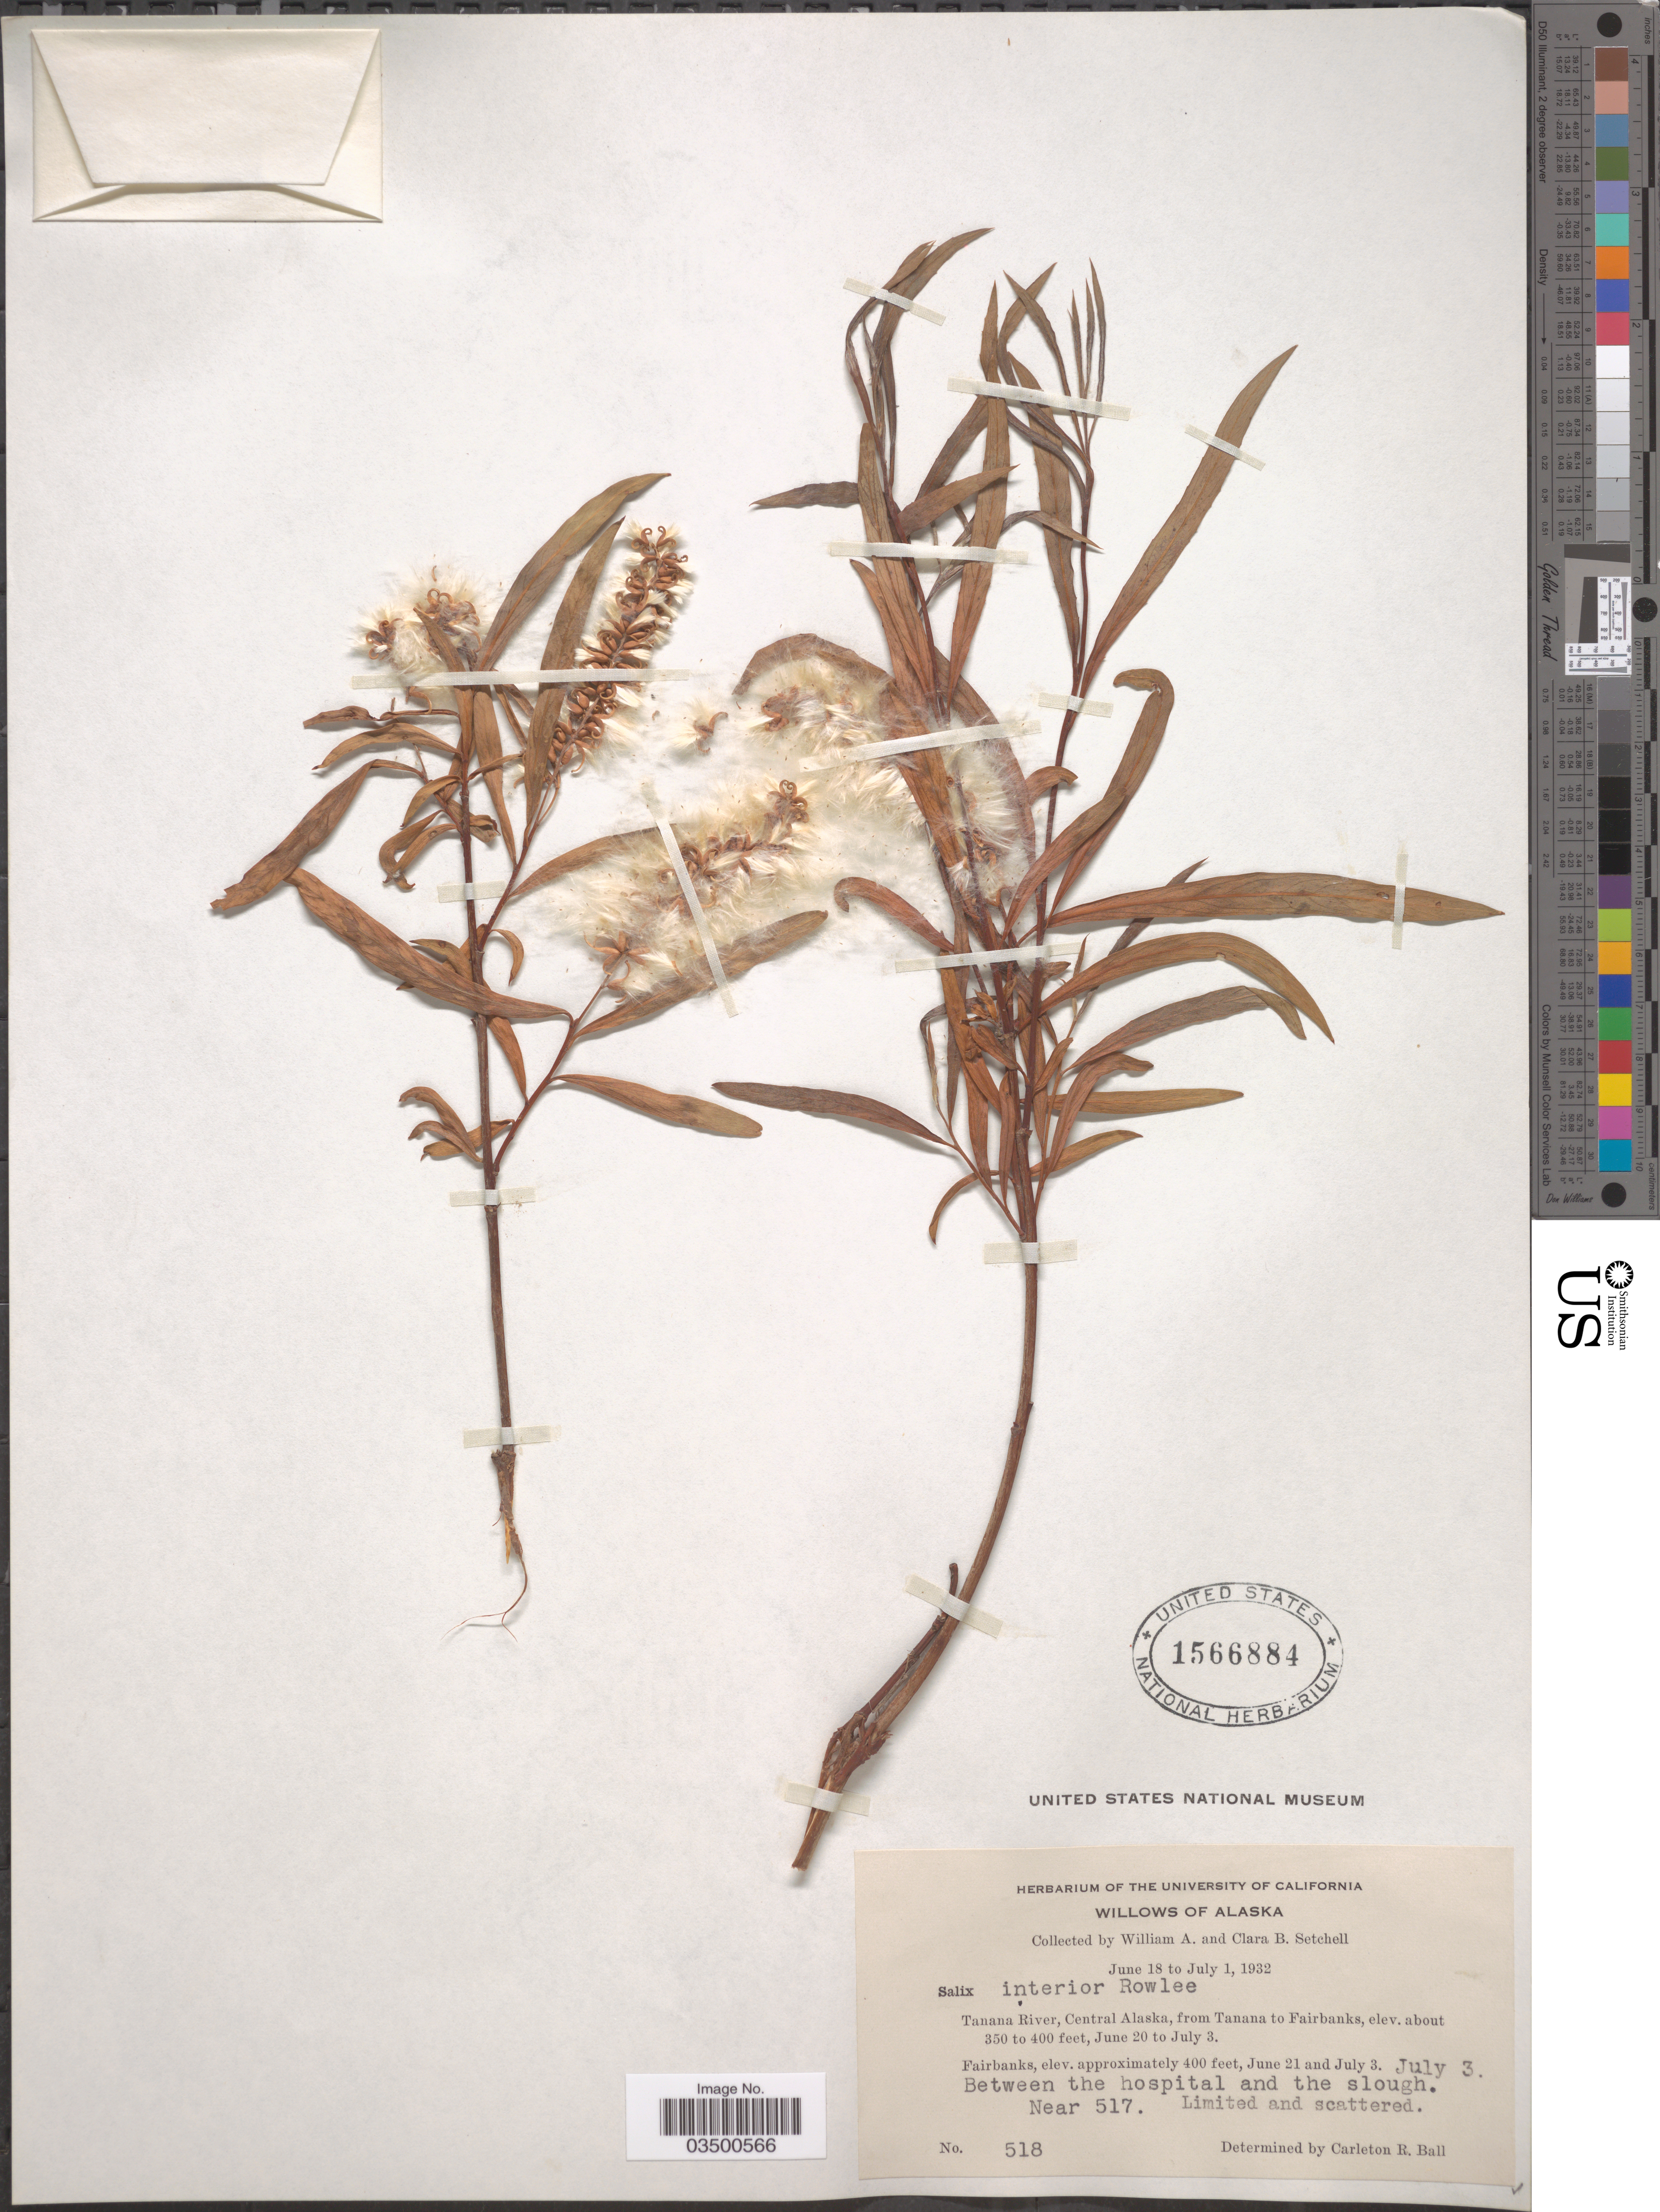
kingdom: Plantae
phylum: Tracheophyta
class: Magnoliopsida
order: Malpighiales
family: Salicaceae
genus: Salix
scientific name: Salix interior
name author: Rowlee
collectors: W. Setchell & C. B. Setchell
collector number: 518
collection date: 1932-07-03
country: United States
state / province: Alaska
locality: Tanana River, Central Alaska, from Tanana to Fairbanks. Fairbanks. Between the hospital and the slough. Near 517.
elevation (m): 122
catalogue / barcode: US 1566884